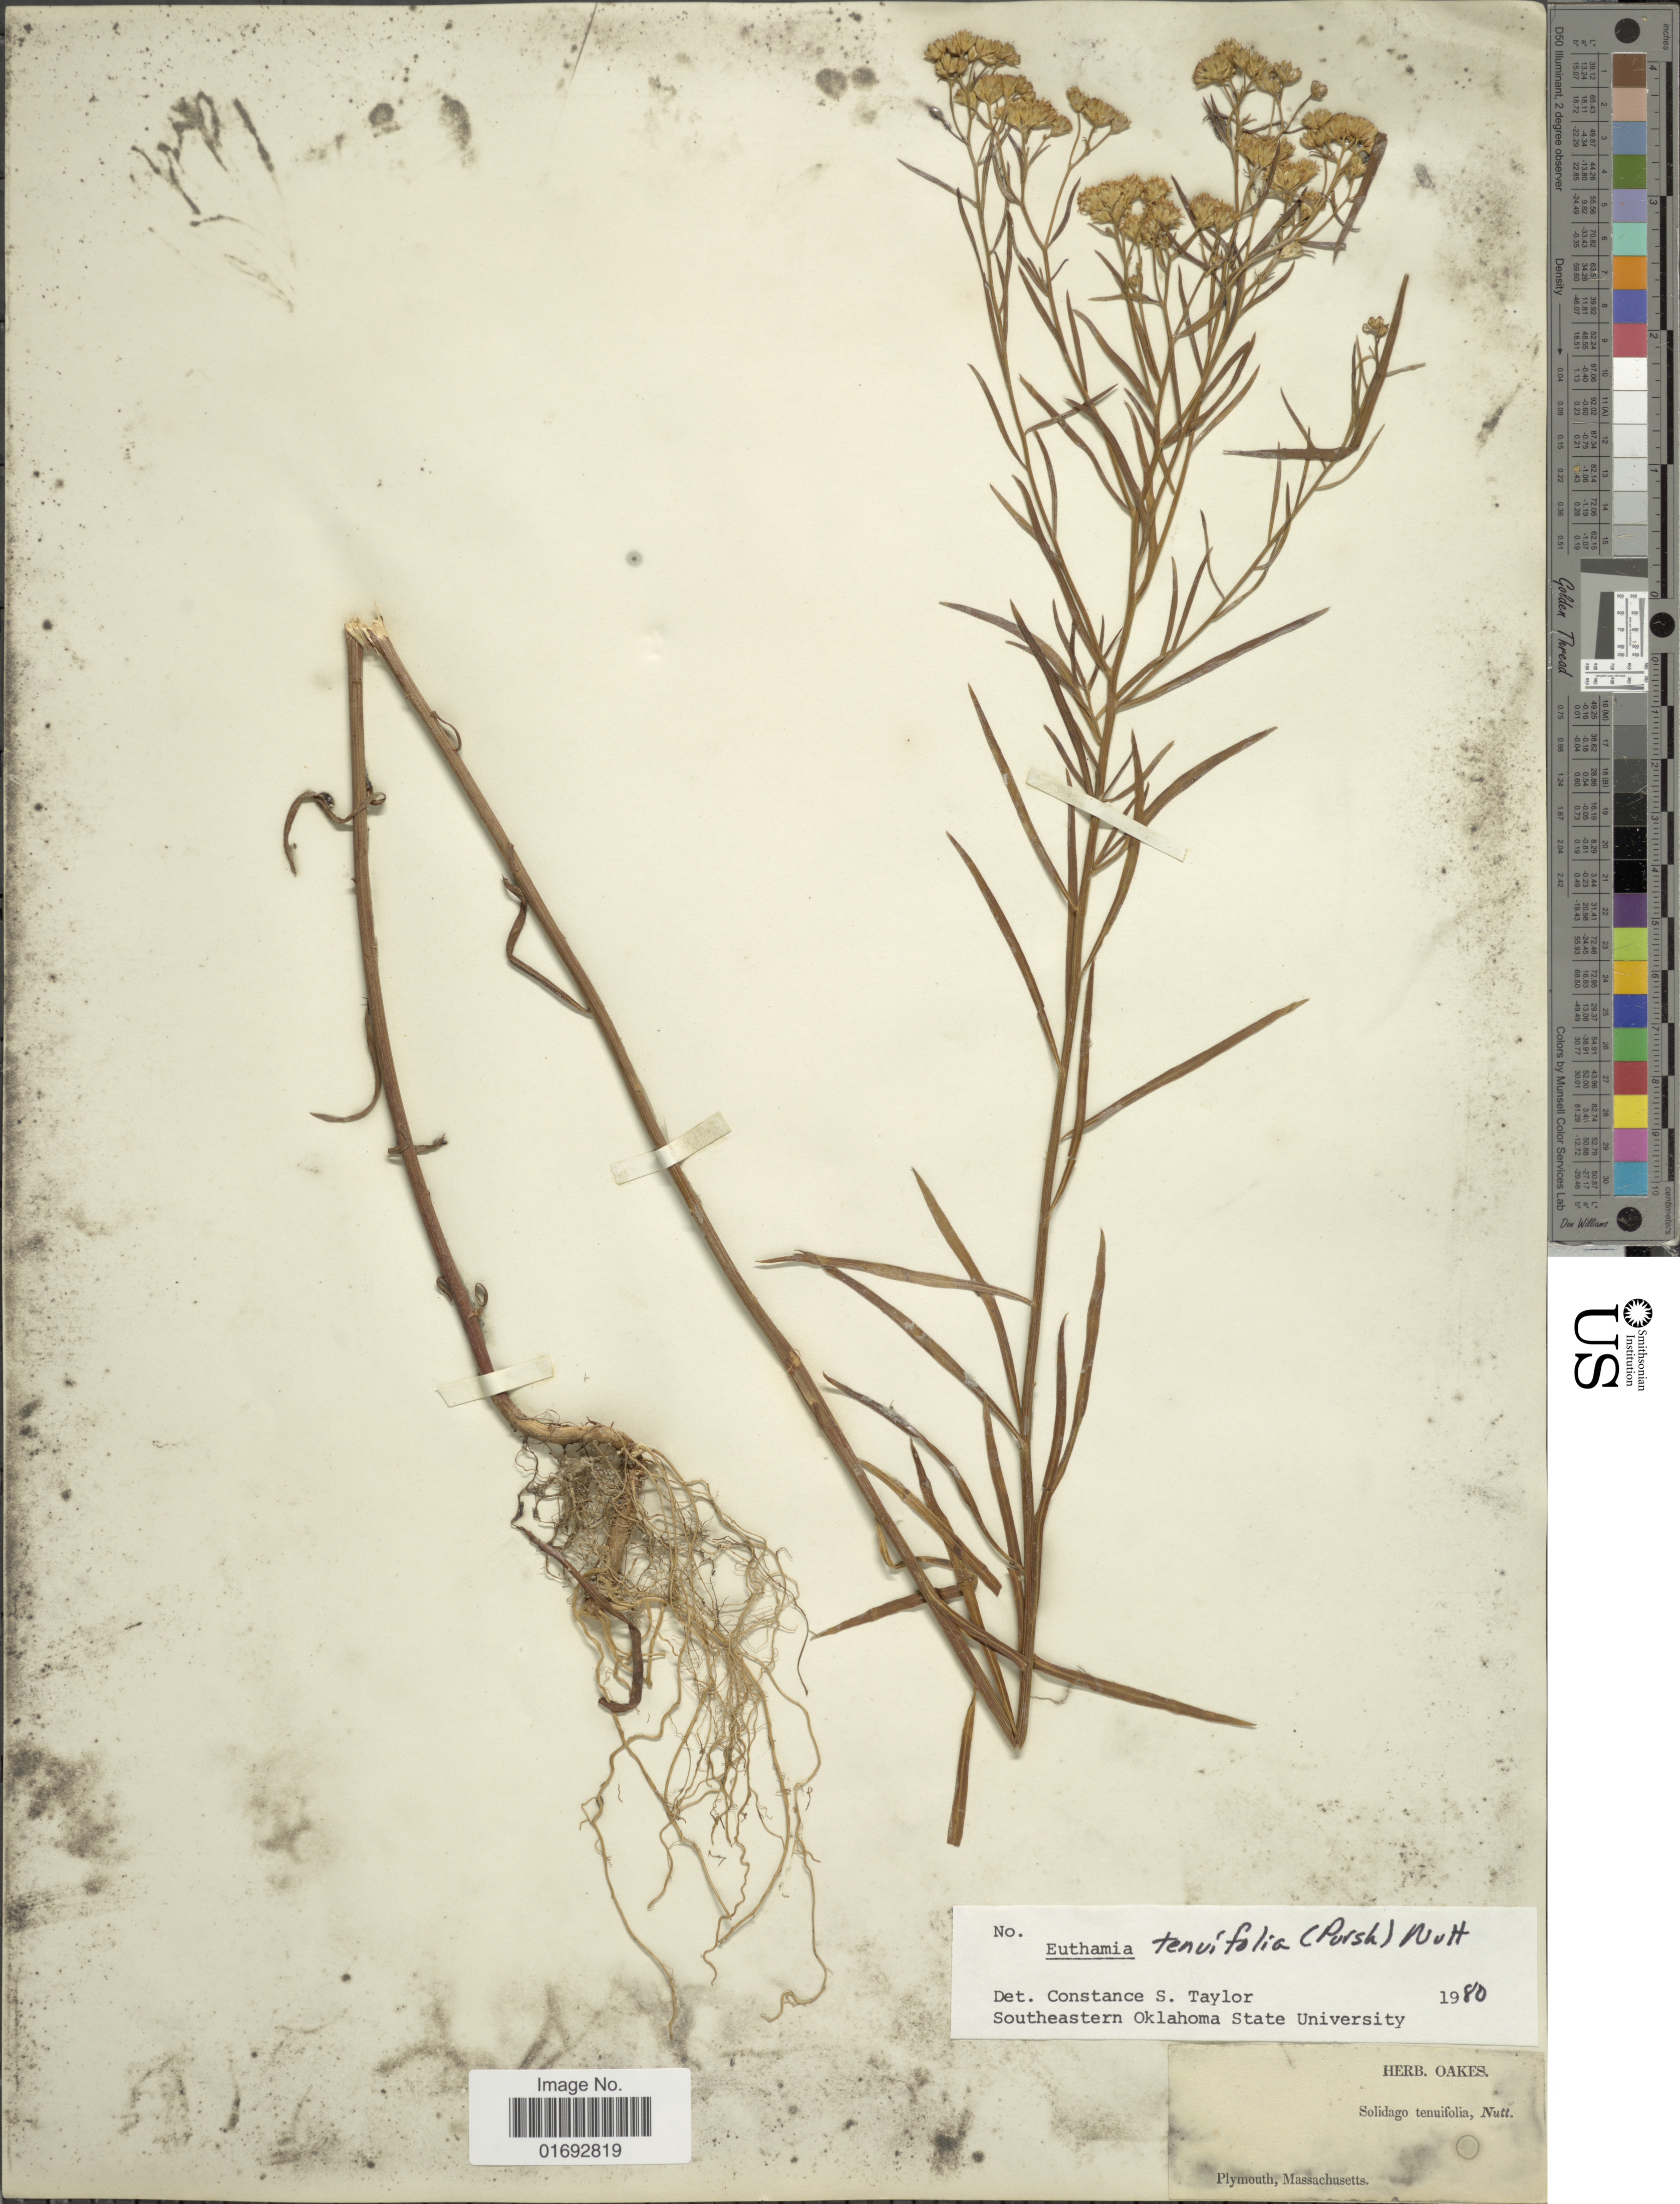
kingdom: Plantae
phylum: Tracheophyta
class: Magnoliopsida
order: Asterales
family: Asteraceae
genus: Euthamia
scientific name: Euthamia tenuifolia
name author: (Pursh) Nutt.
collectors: ex herb. Oakes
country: United States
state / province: Massachusetts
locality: Plymouth